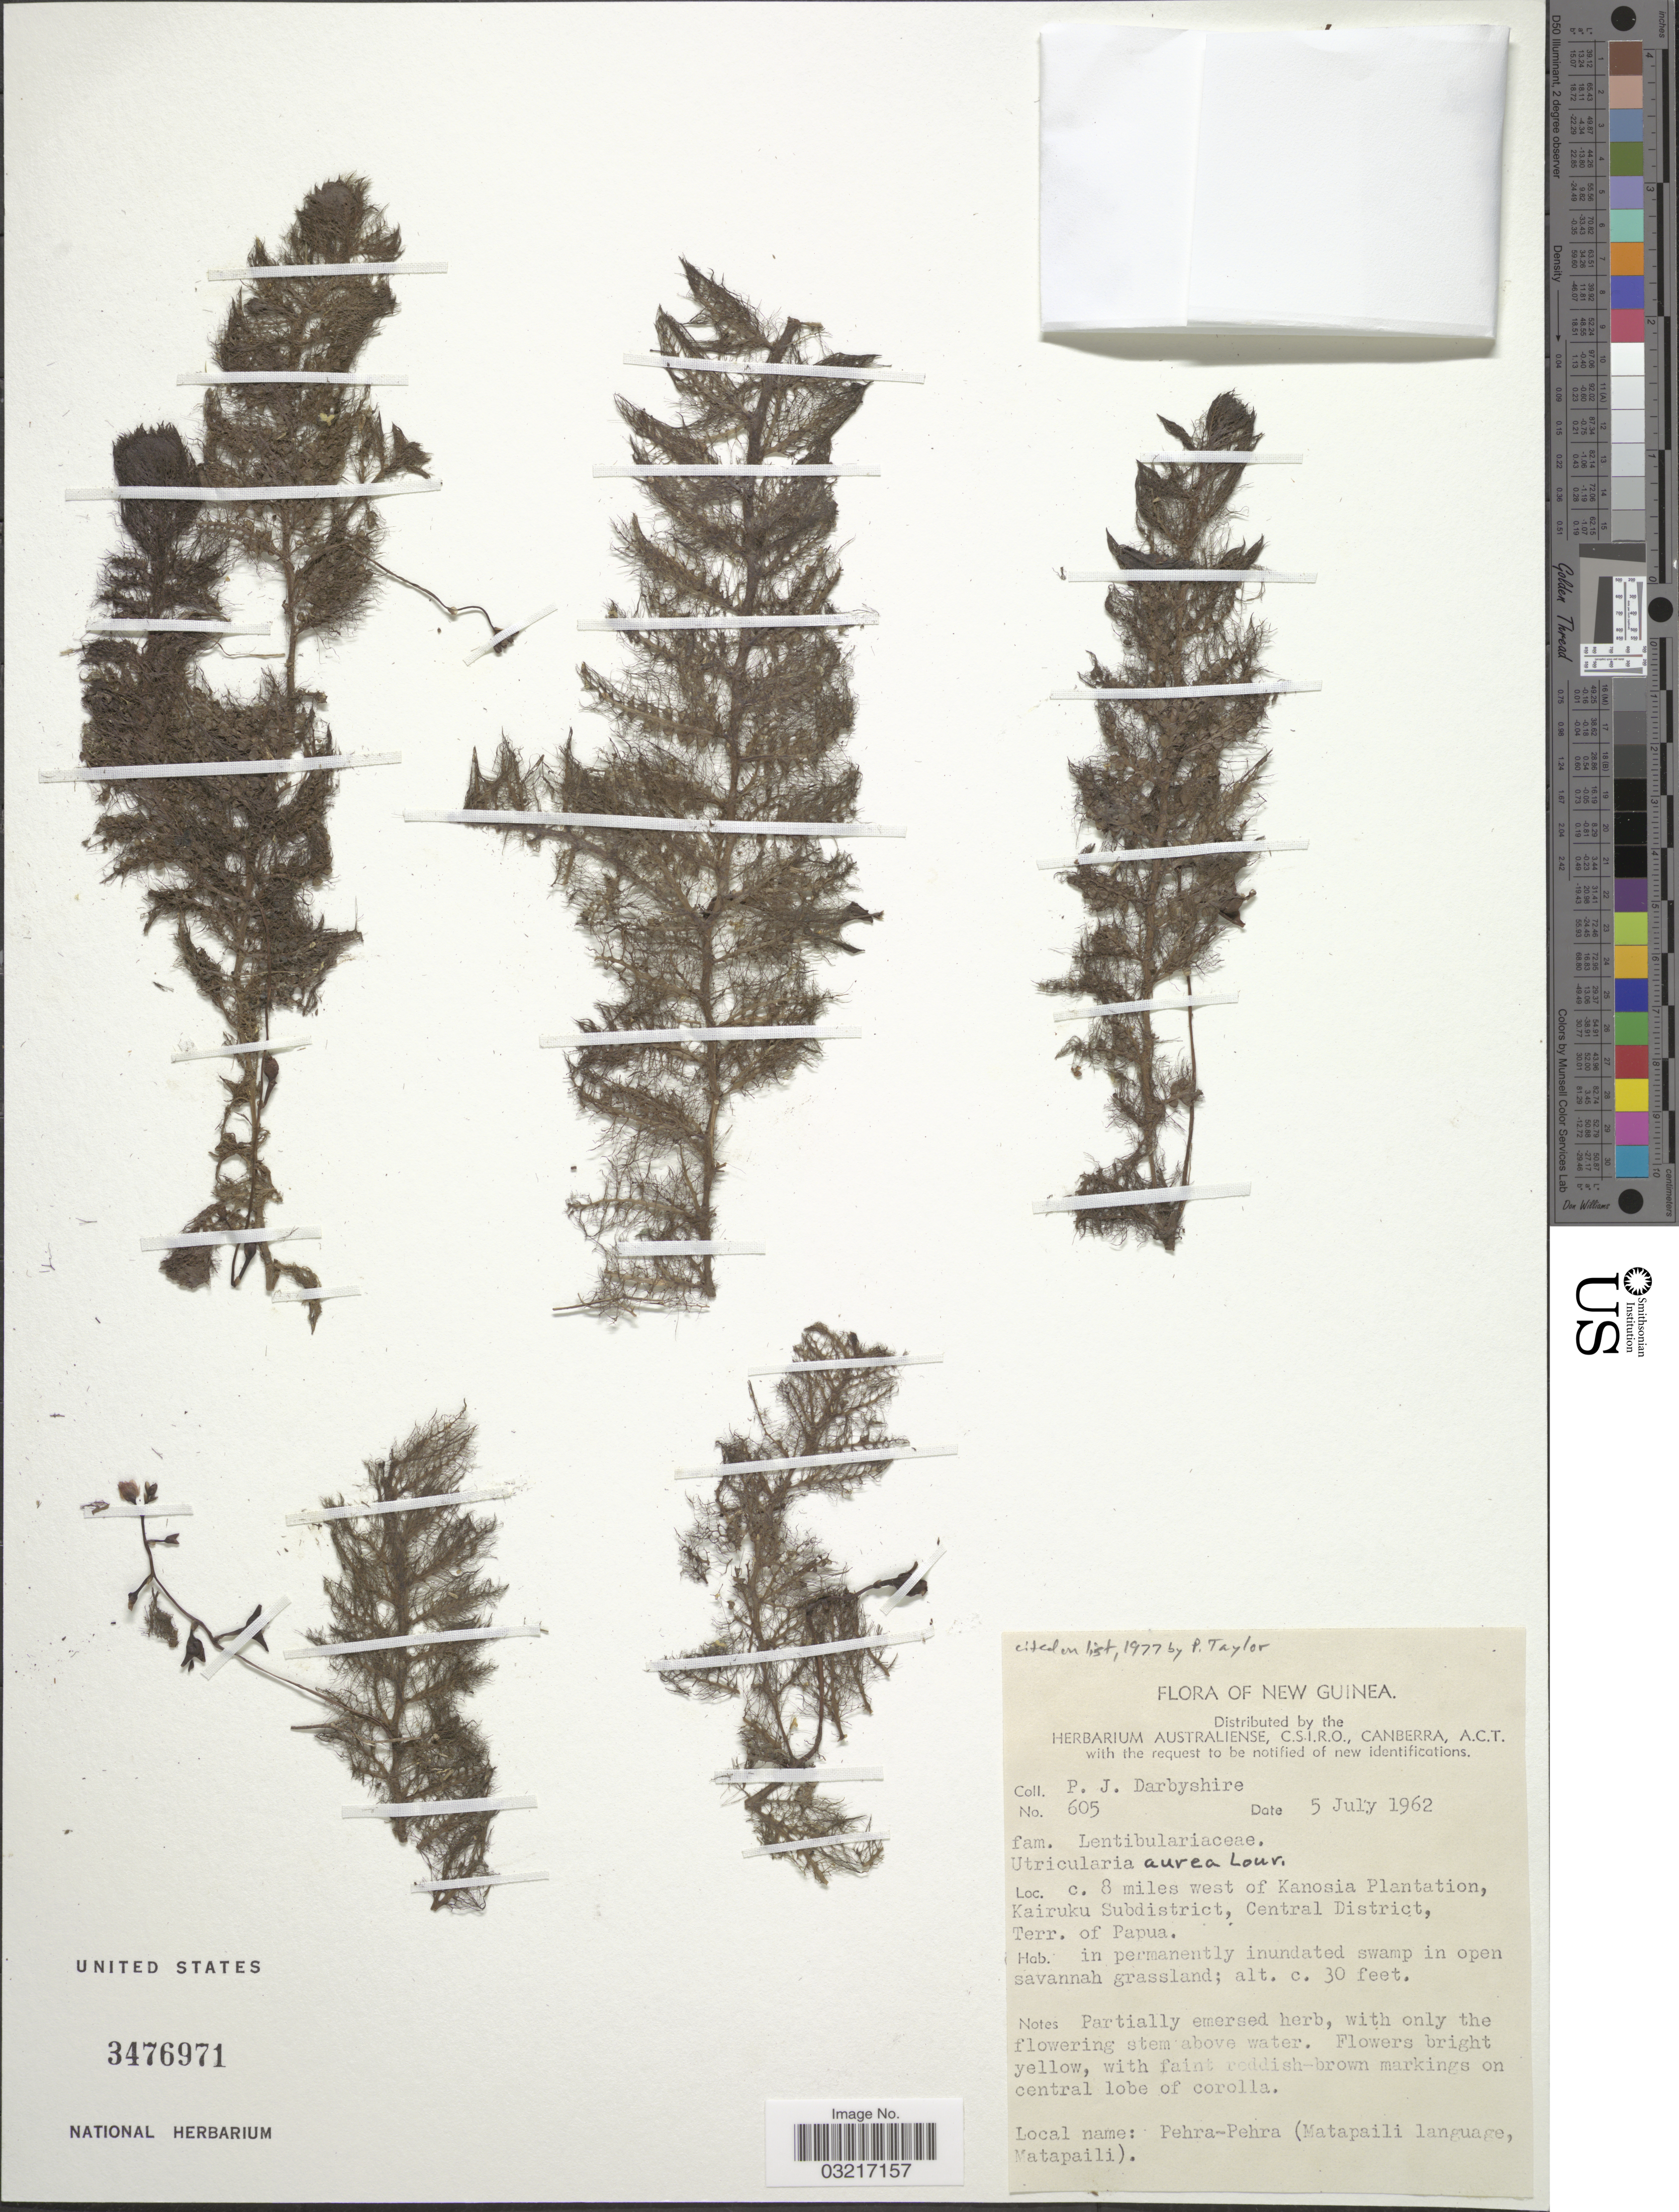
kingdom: Plantae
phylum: Tracheophyta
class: Magnoliopsida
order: Lamiales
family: Lentibulariaceae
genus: Utricularia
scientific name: Utricularia aurea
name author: Lour.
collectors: P. Darbyshire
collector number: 605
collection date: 1962-07-05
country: Papua New Guinea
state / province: Central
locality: New Guinea. c. 8 miles west of Kanosia Plantation, Kairuku Subdistrict, Central District, Terr. of Papua.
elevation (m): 9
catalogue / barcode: US 3476971